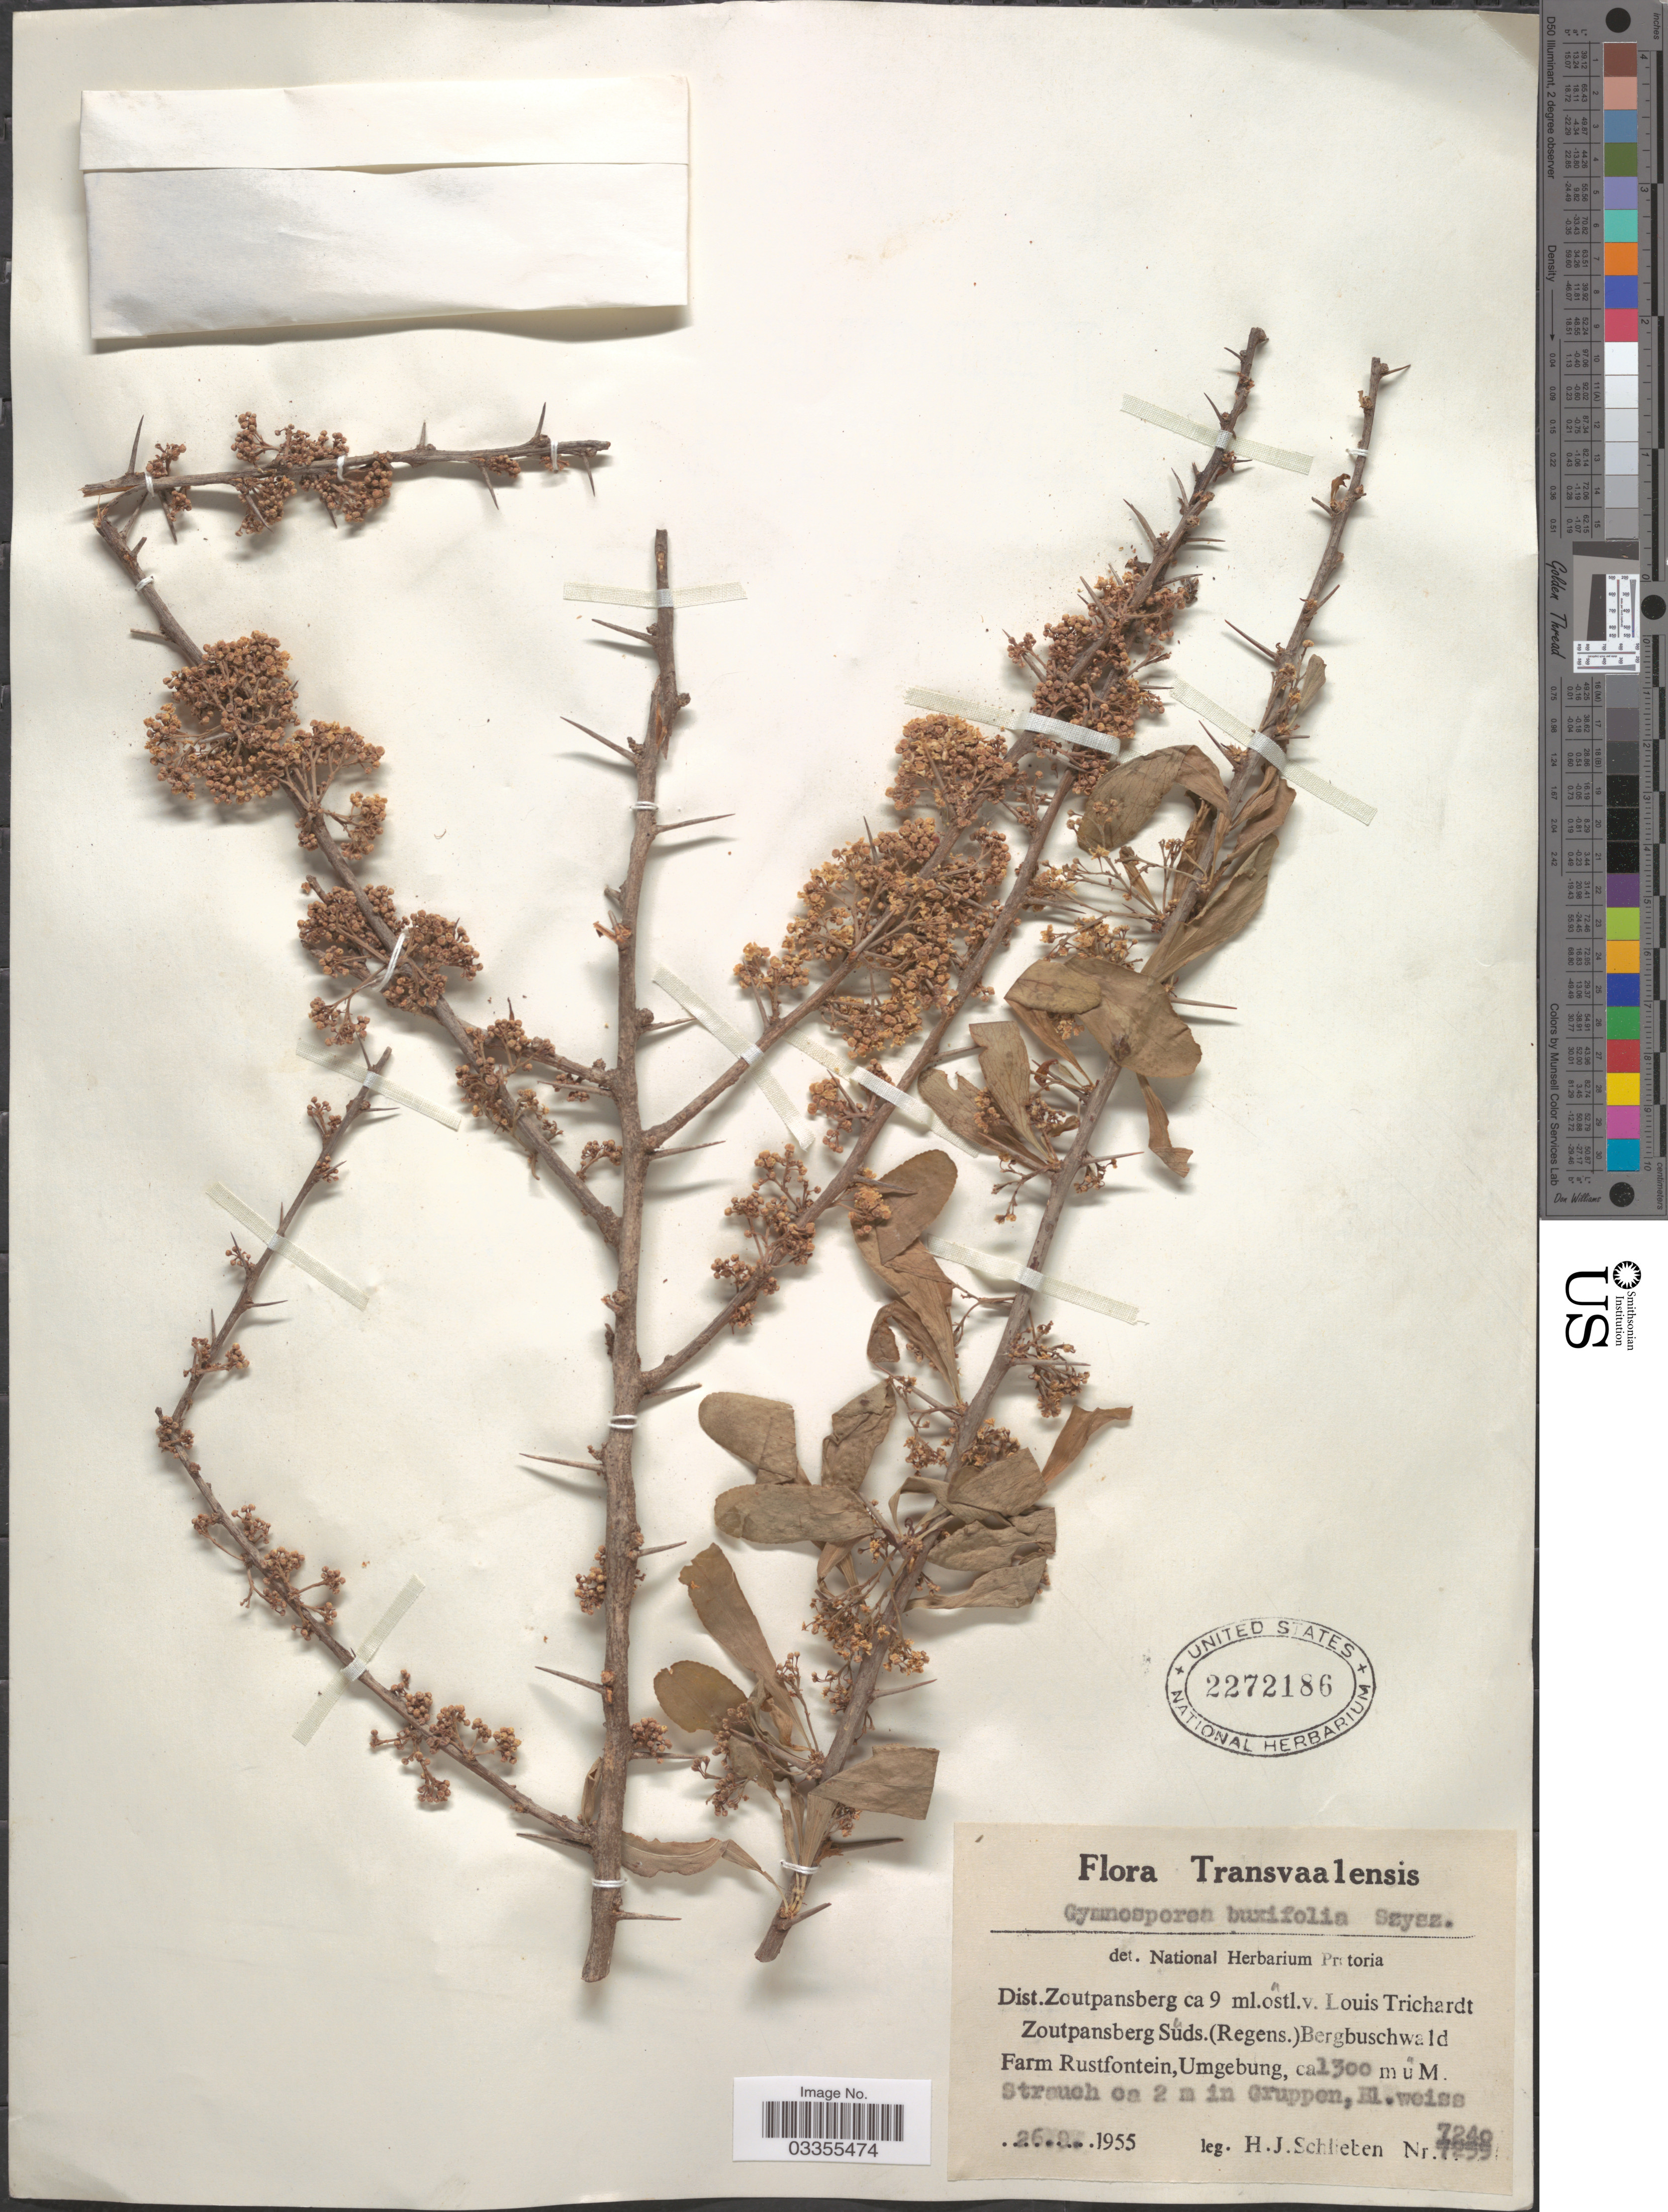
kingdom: Plantae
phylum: Tracheophyta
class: Magnoliopsida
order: Celastrales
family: Celastraceae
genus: Gymnosporia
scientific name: Gymnosporia buxifolia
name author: (L.) Szyszyl.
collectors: H. J. Schlieben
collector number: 7240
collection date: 1955-09-26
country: South Africa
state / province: Limpopo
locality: Transvaalensis. Dist. Zoutpansberg ca 9 ml.ostl.v. Louis Trichardt Zoutpansberg Suds. (Regens.) Bergbuschwald Farm Rustfontein, Umgebung.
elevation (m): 1300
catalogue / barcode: US 2272186